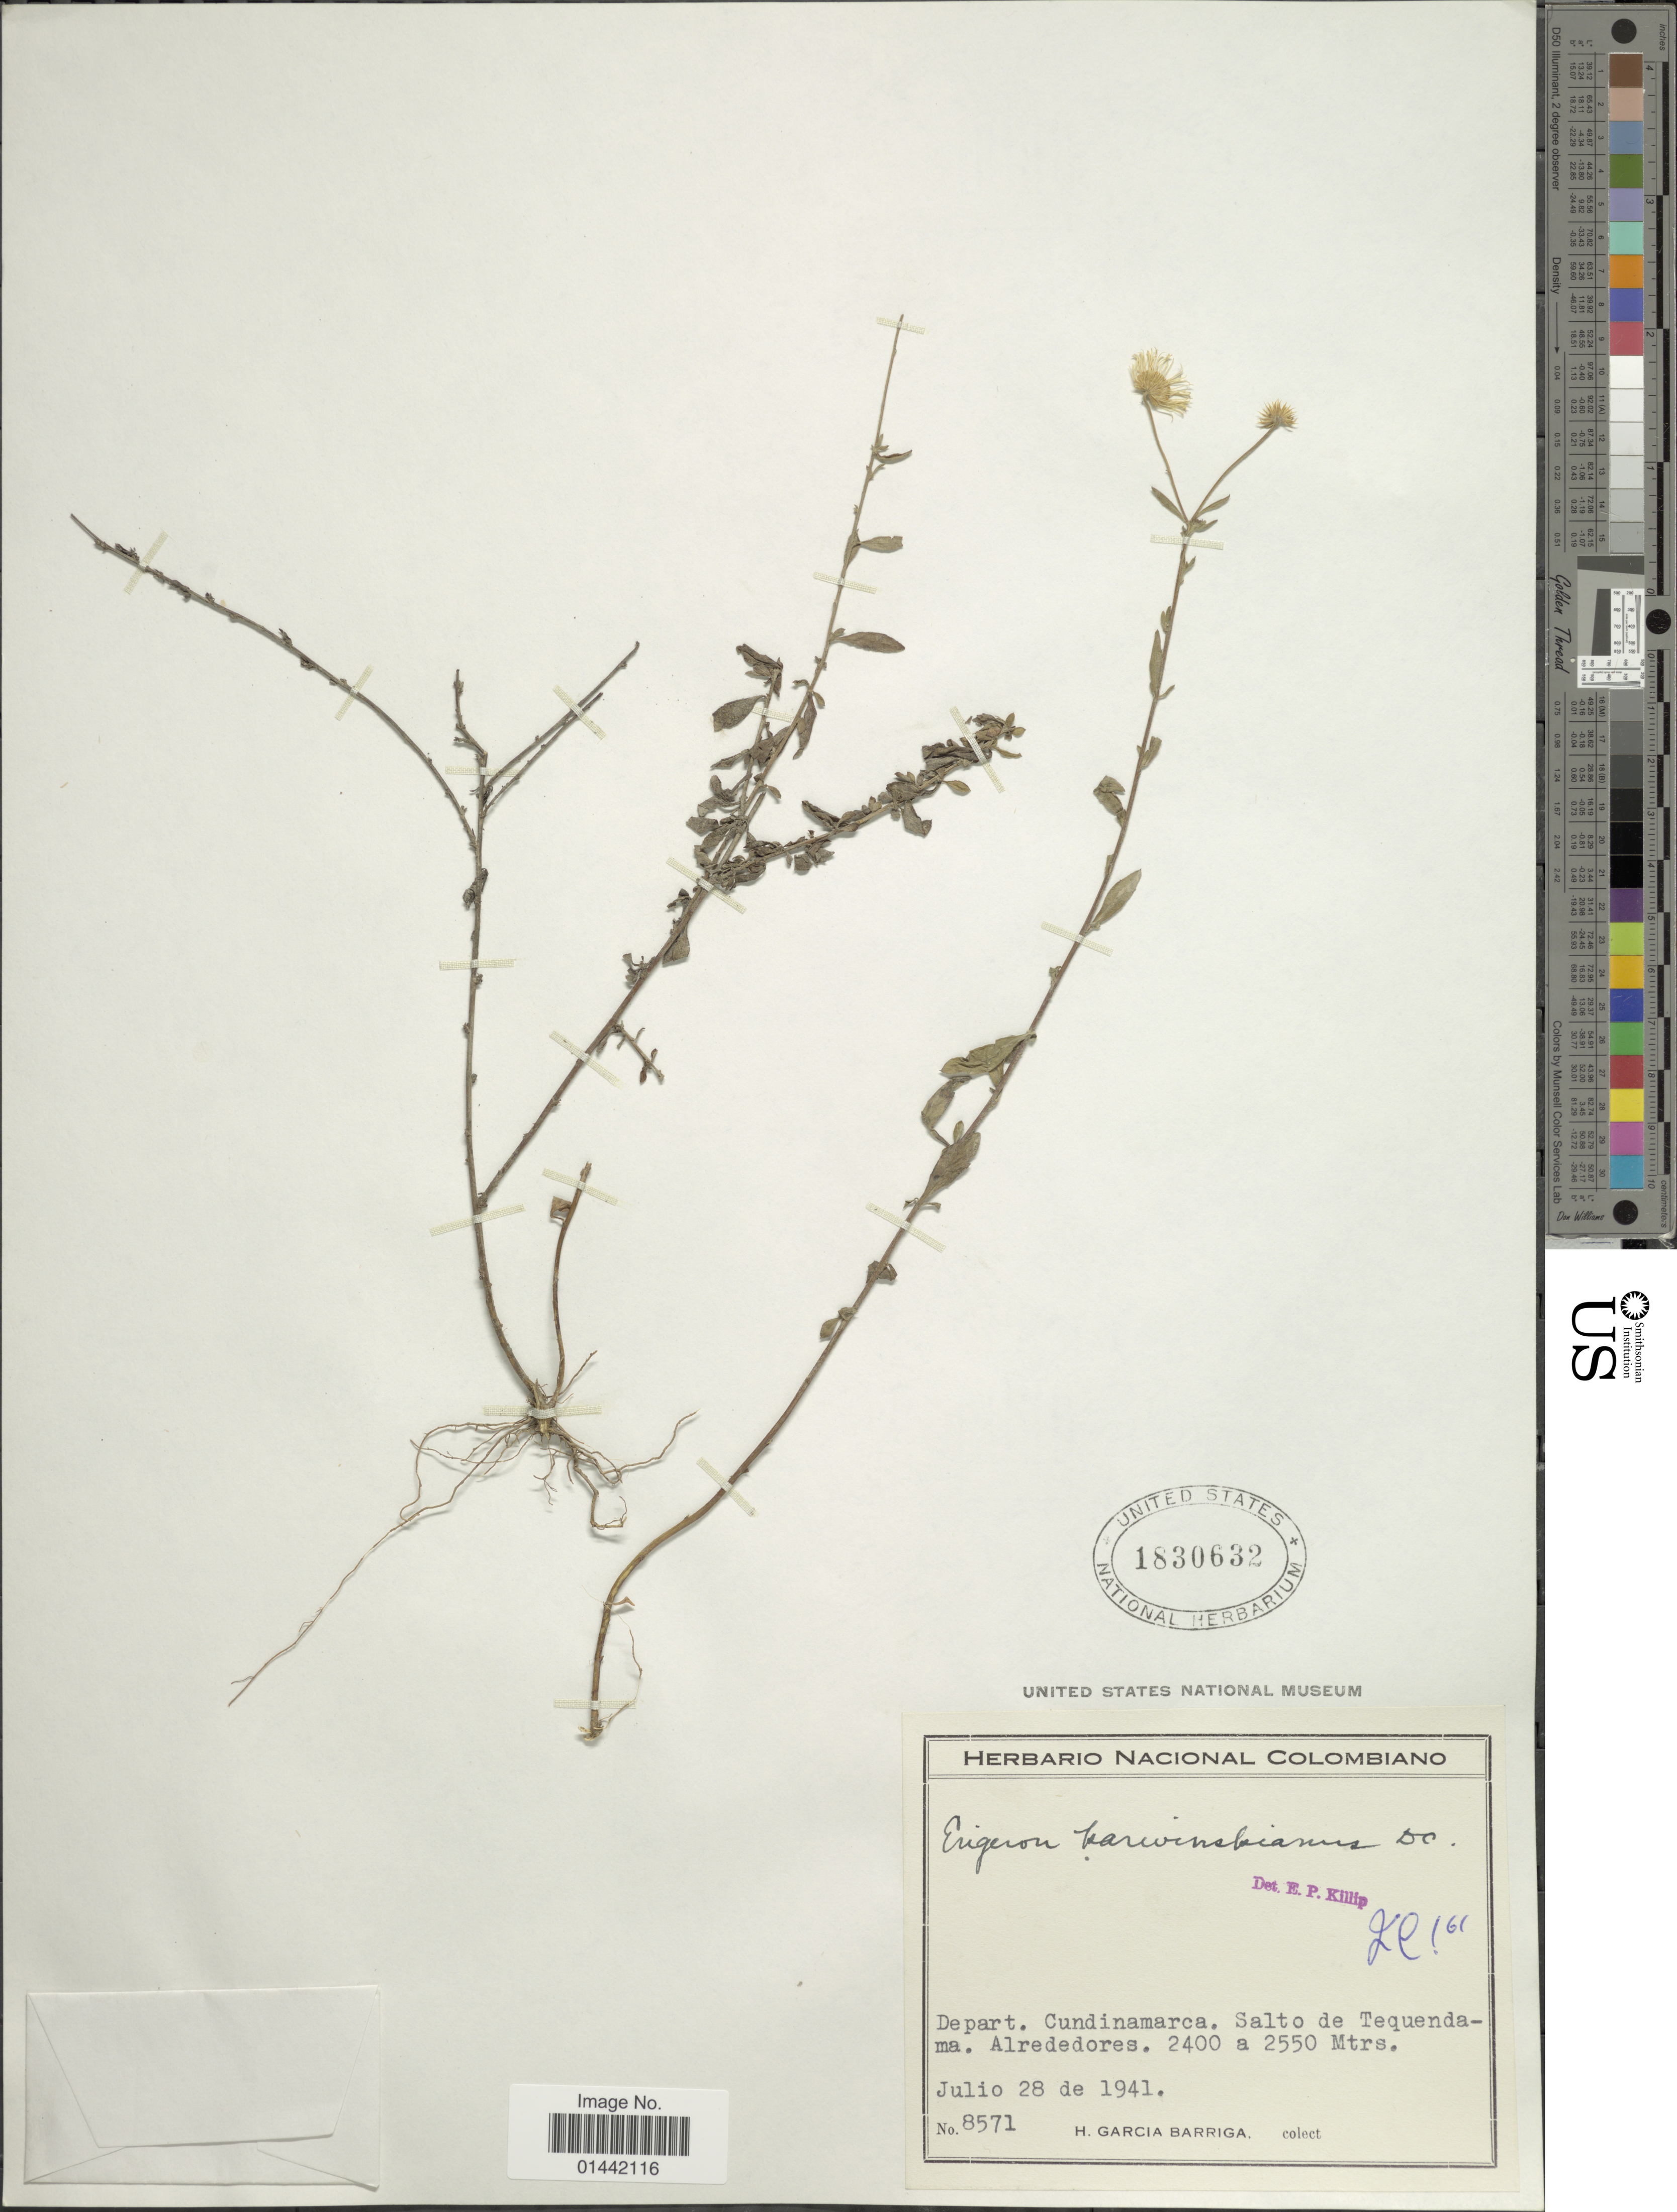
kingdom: Plantae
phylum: Tracheophyta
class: Magnoliopsida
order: Asterales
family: Asteraceae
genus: Erigeron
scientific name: Erigeron karvinskianus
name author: DC.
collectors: H. García Barriga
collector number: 8571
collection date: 1941-06-28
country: Colombia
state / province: Cundinamarca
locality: Salto de Tequendama, Alrededores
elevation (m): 2400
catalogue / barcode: US 1830632